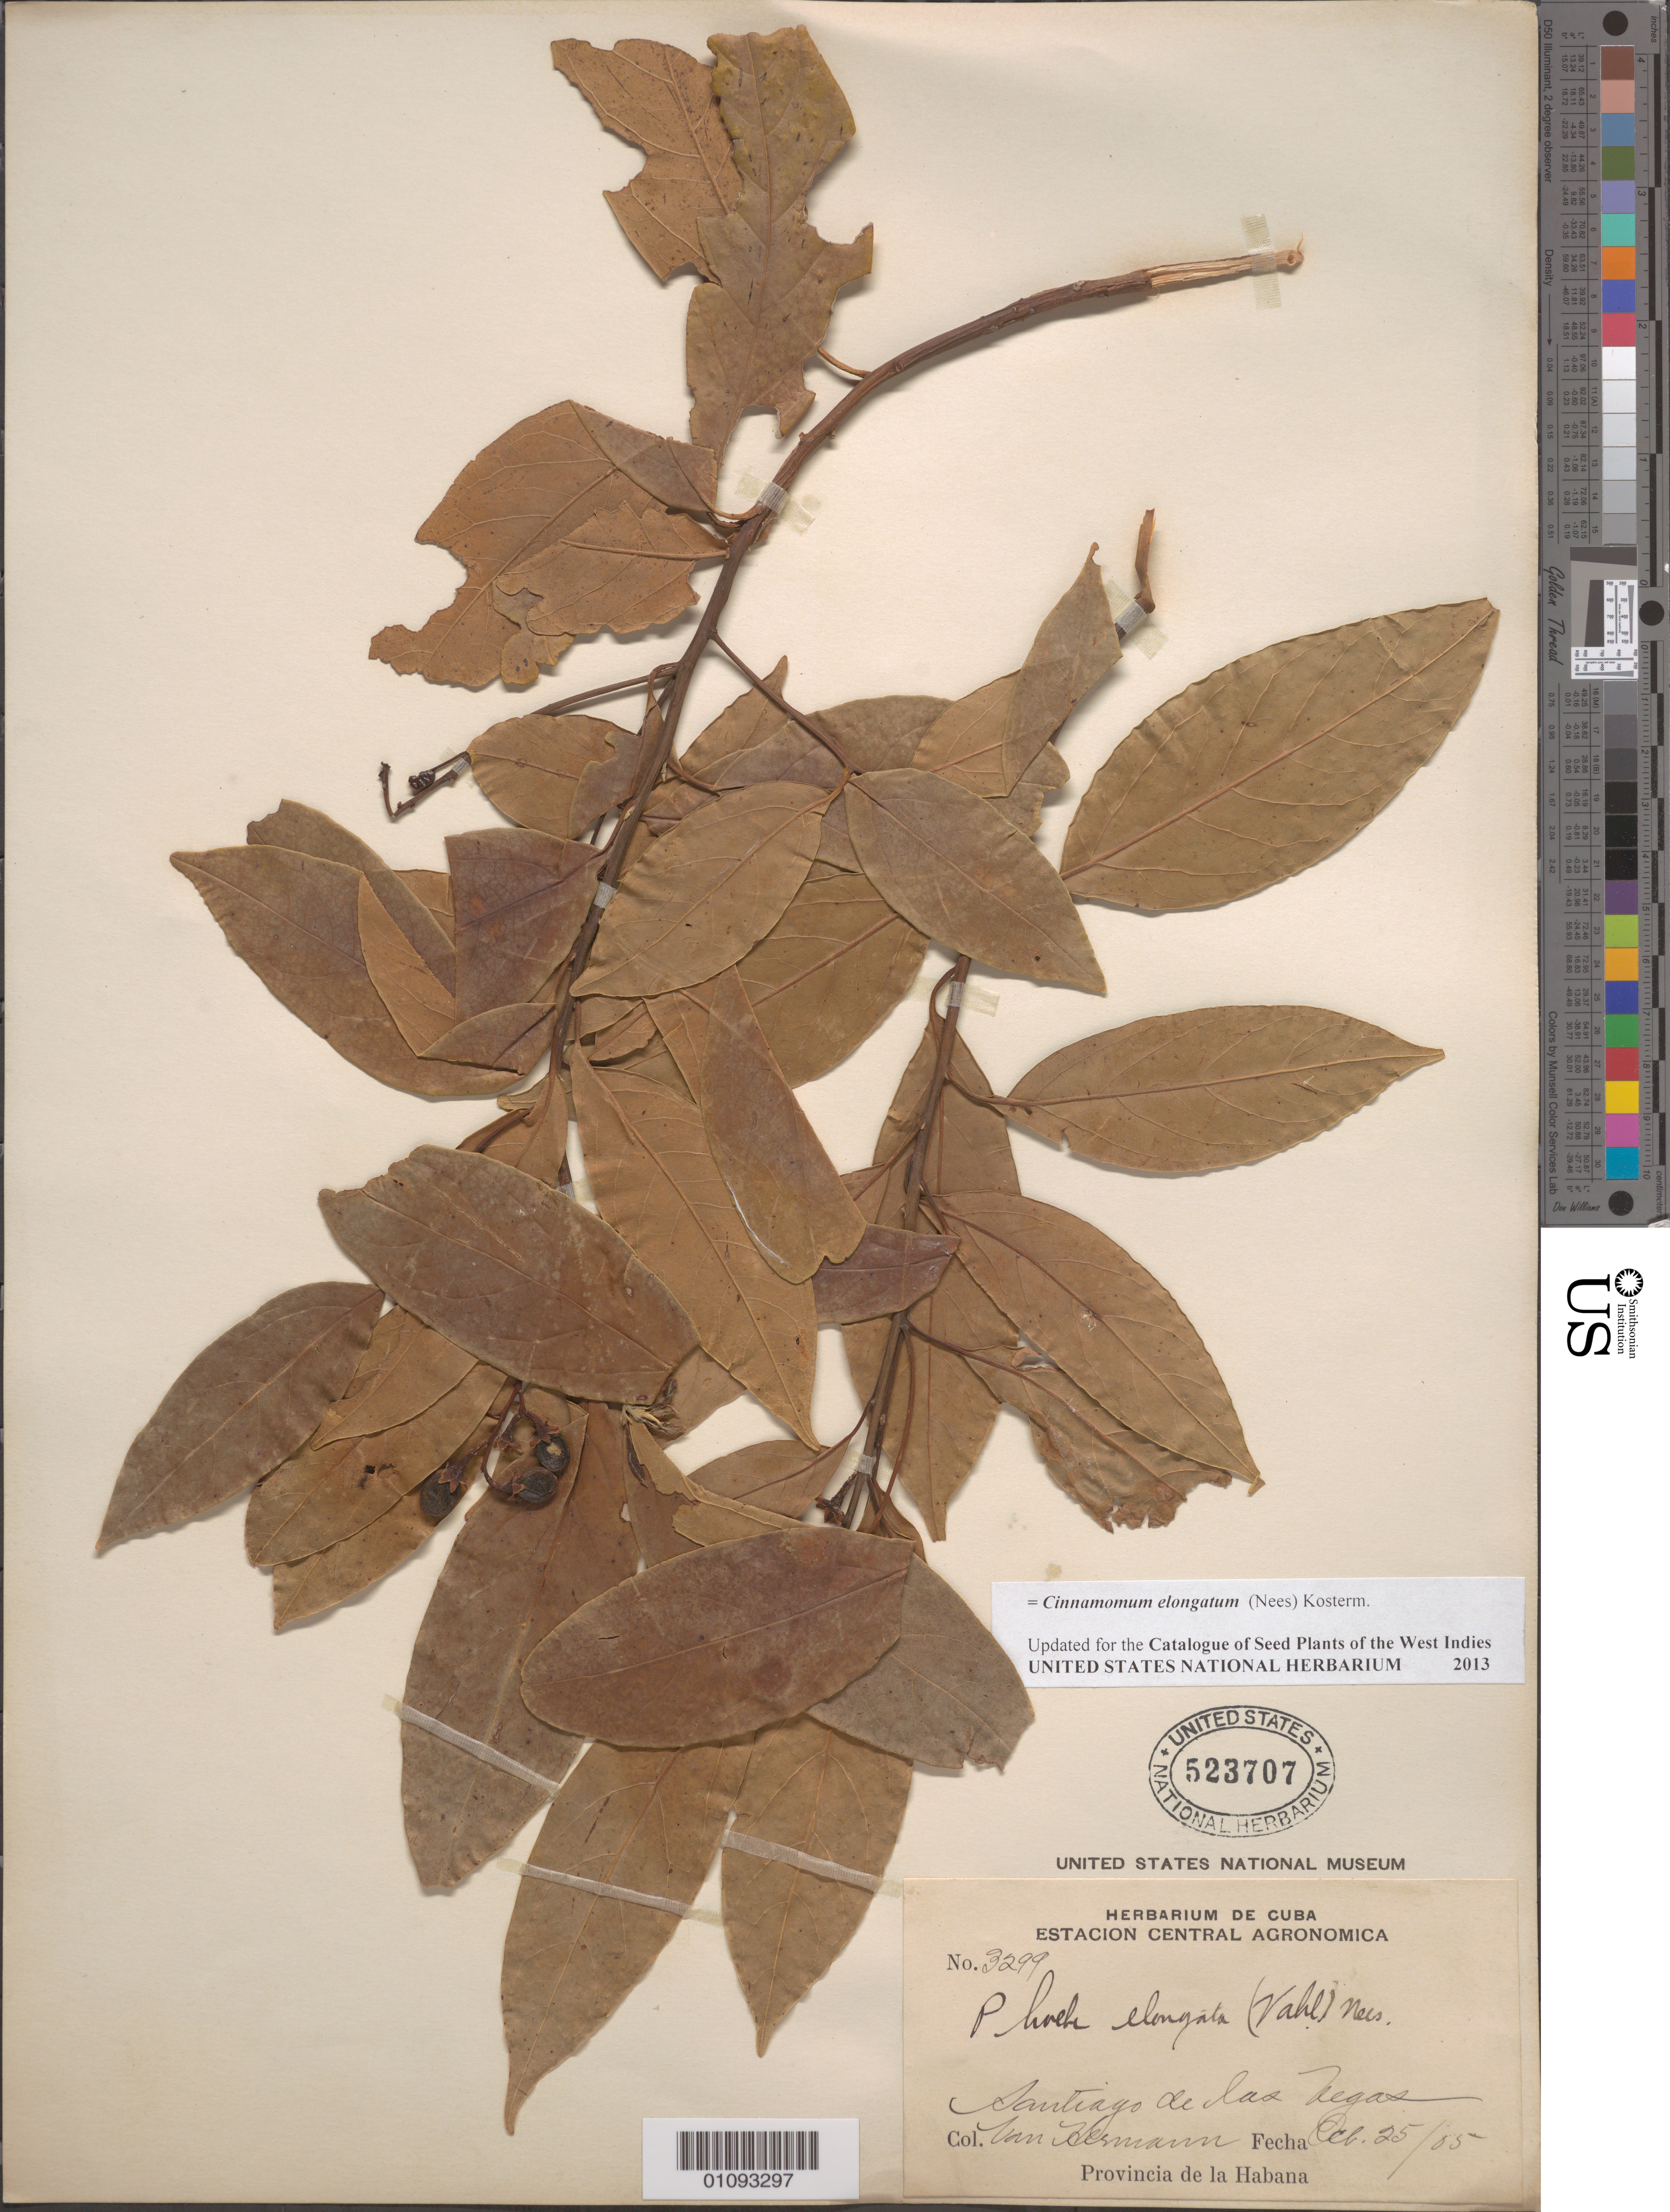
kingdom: Plantae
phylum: Tracheophyta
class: Magnoliopsida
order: Laurales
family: Lauraceae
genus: Phoebe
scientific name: Phoebe elongata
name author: (Vahl) Nees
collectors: H. A. Van Hermann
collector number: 3299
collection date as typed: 25 Dec 1905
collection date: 1905-12-25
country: Cuba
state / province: La Habana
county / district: Municipio Boyeros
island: Cuba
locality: Santiago de las Vegas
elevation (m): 97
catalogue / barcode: US 523707